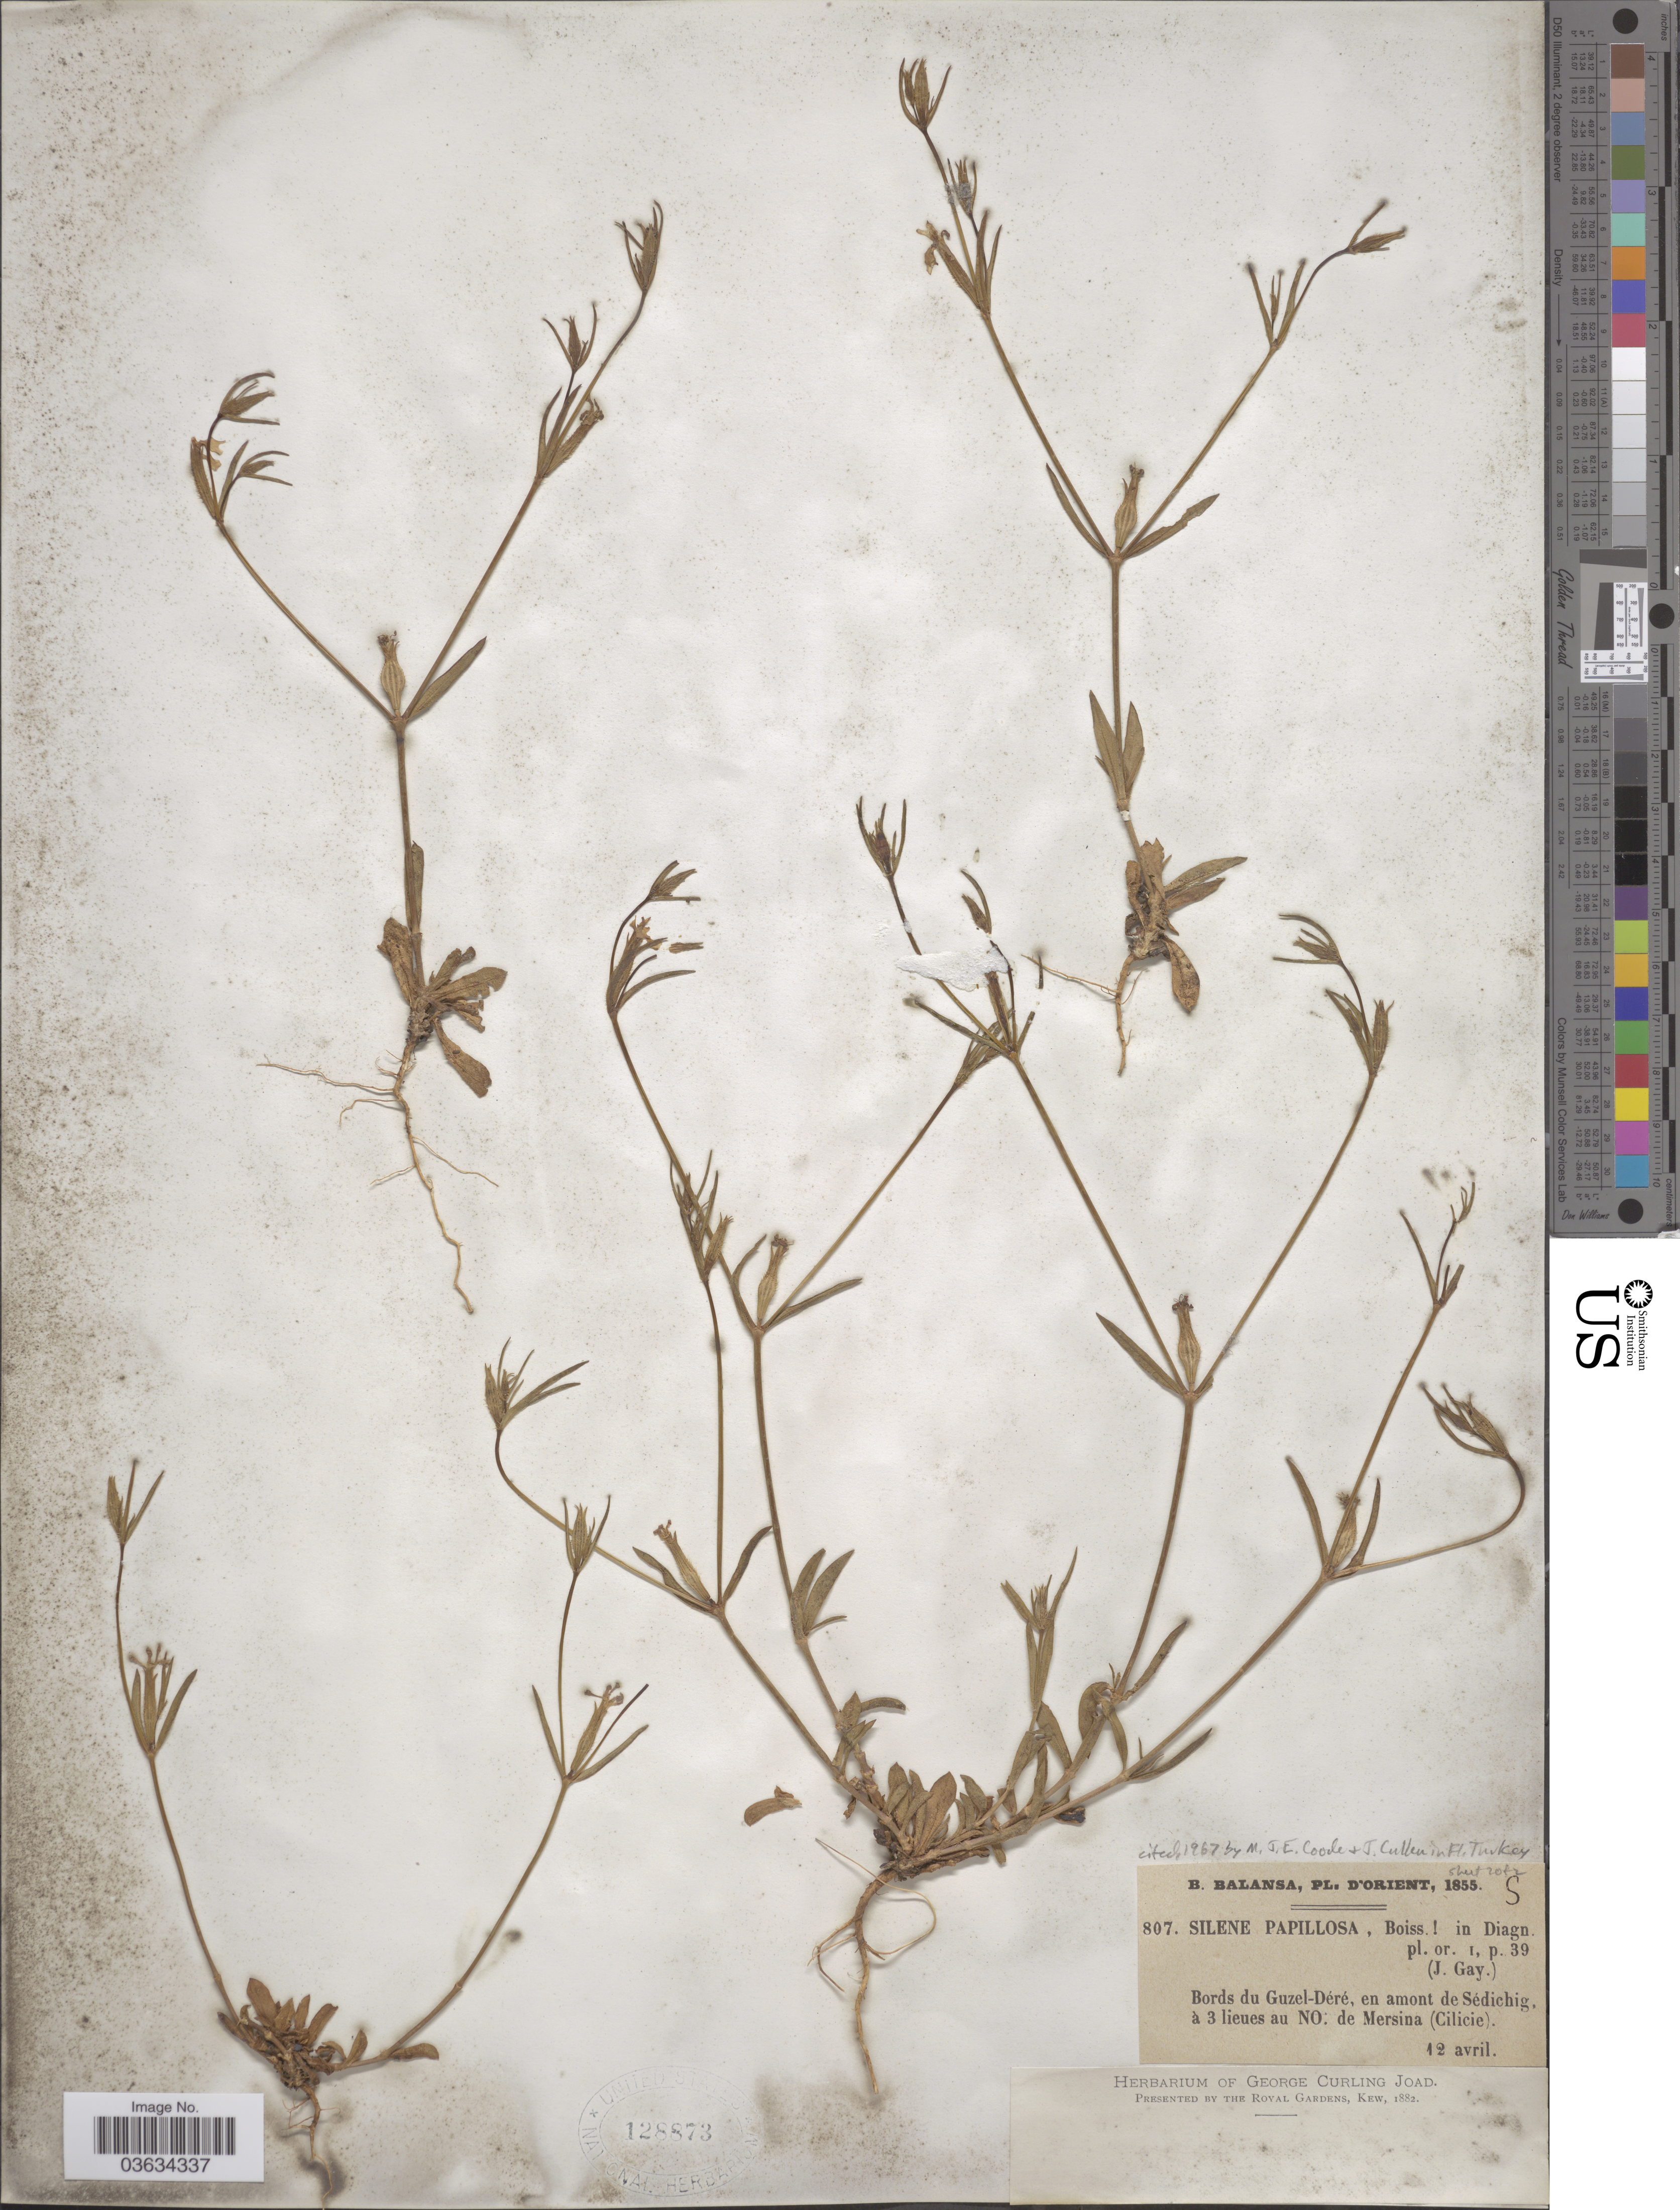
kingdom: Plantae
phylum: Tracheophyta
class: Magnoliopsida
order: Caryophyllales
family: Caryophyllaceae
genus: Silene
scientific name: Silene papillosa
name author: Formánek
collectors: B. Balansa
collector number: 807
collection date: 1855-04-12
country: Turkey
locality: D'Orient. Bords du Guzel-Déré, en amont de Sédichig, à 3 lieues au NO. de Mersina (Cilicie).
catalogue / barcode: US 128873